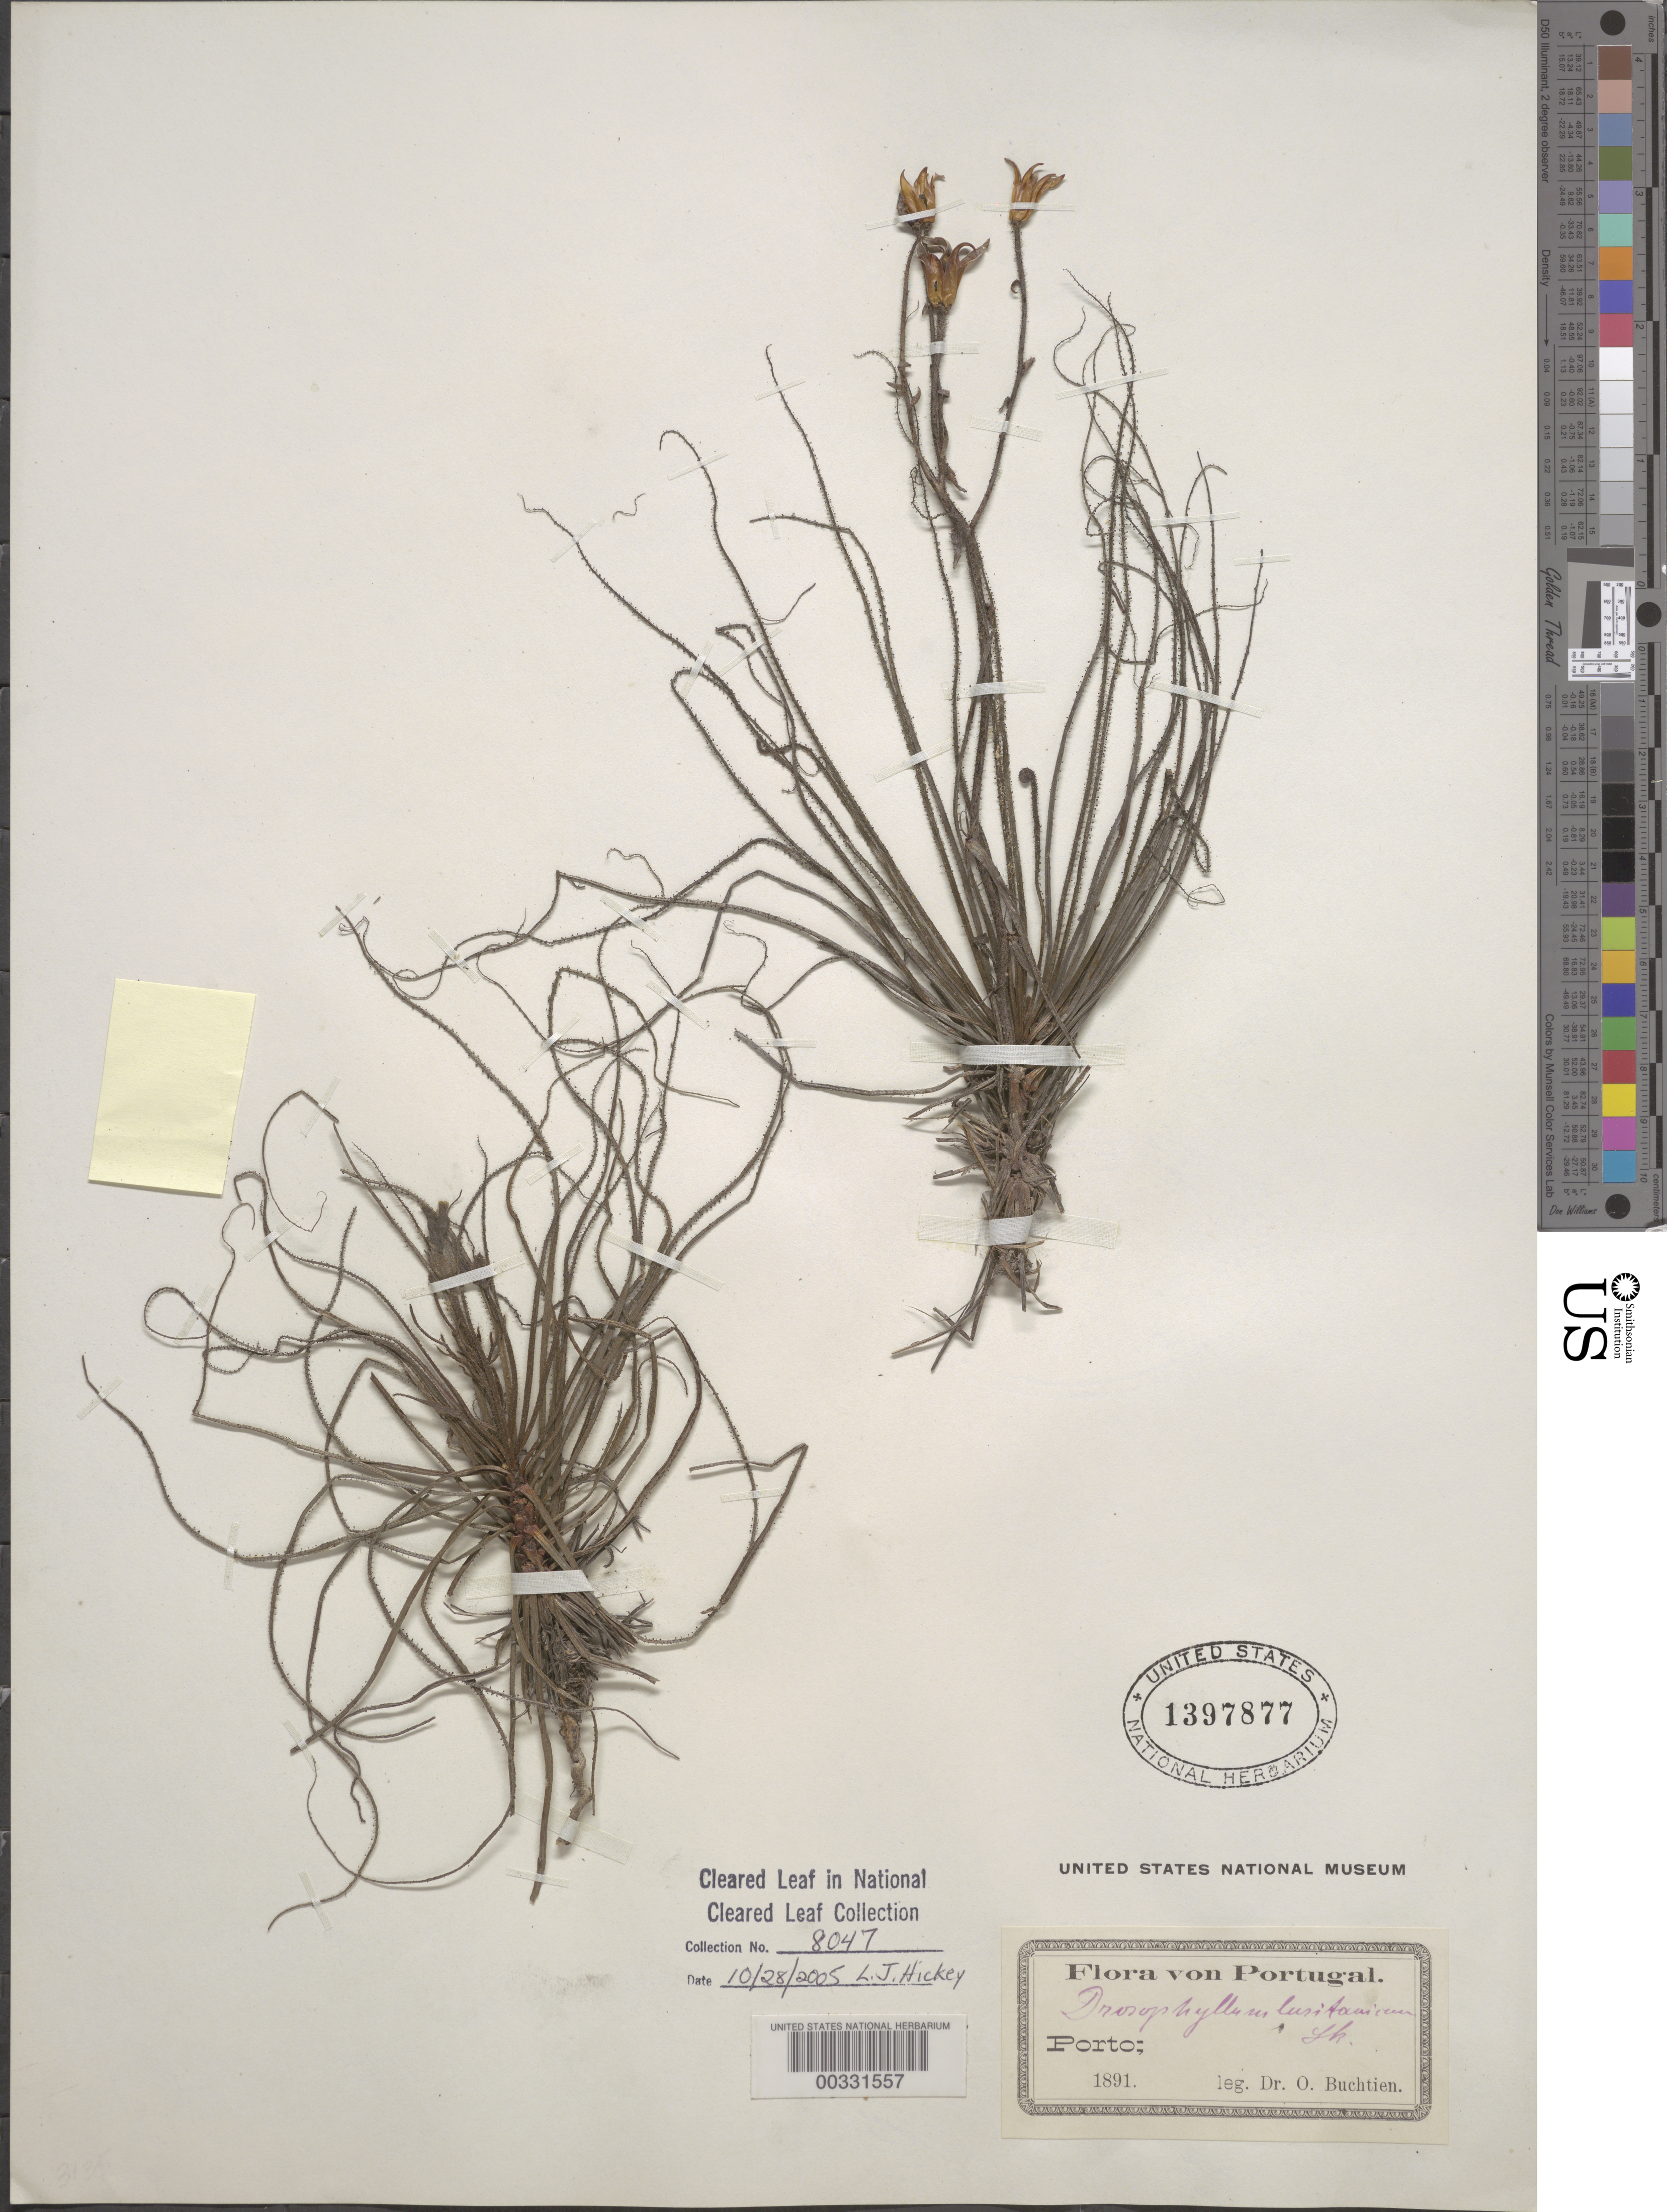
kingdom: Plantae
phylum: Tracheophyta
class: Magnoliopsida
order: Caryophyllales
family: Drosophyllaceae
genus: Drosophyllum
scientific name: Drosophyllum lusitanicum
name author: (L.) Link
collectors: O. Buchtien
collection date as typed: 1891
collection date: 1891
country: Portugal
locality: Porto (?) see label.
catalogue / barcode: US 1397877